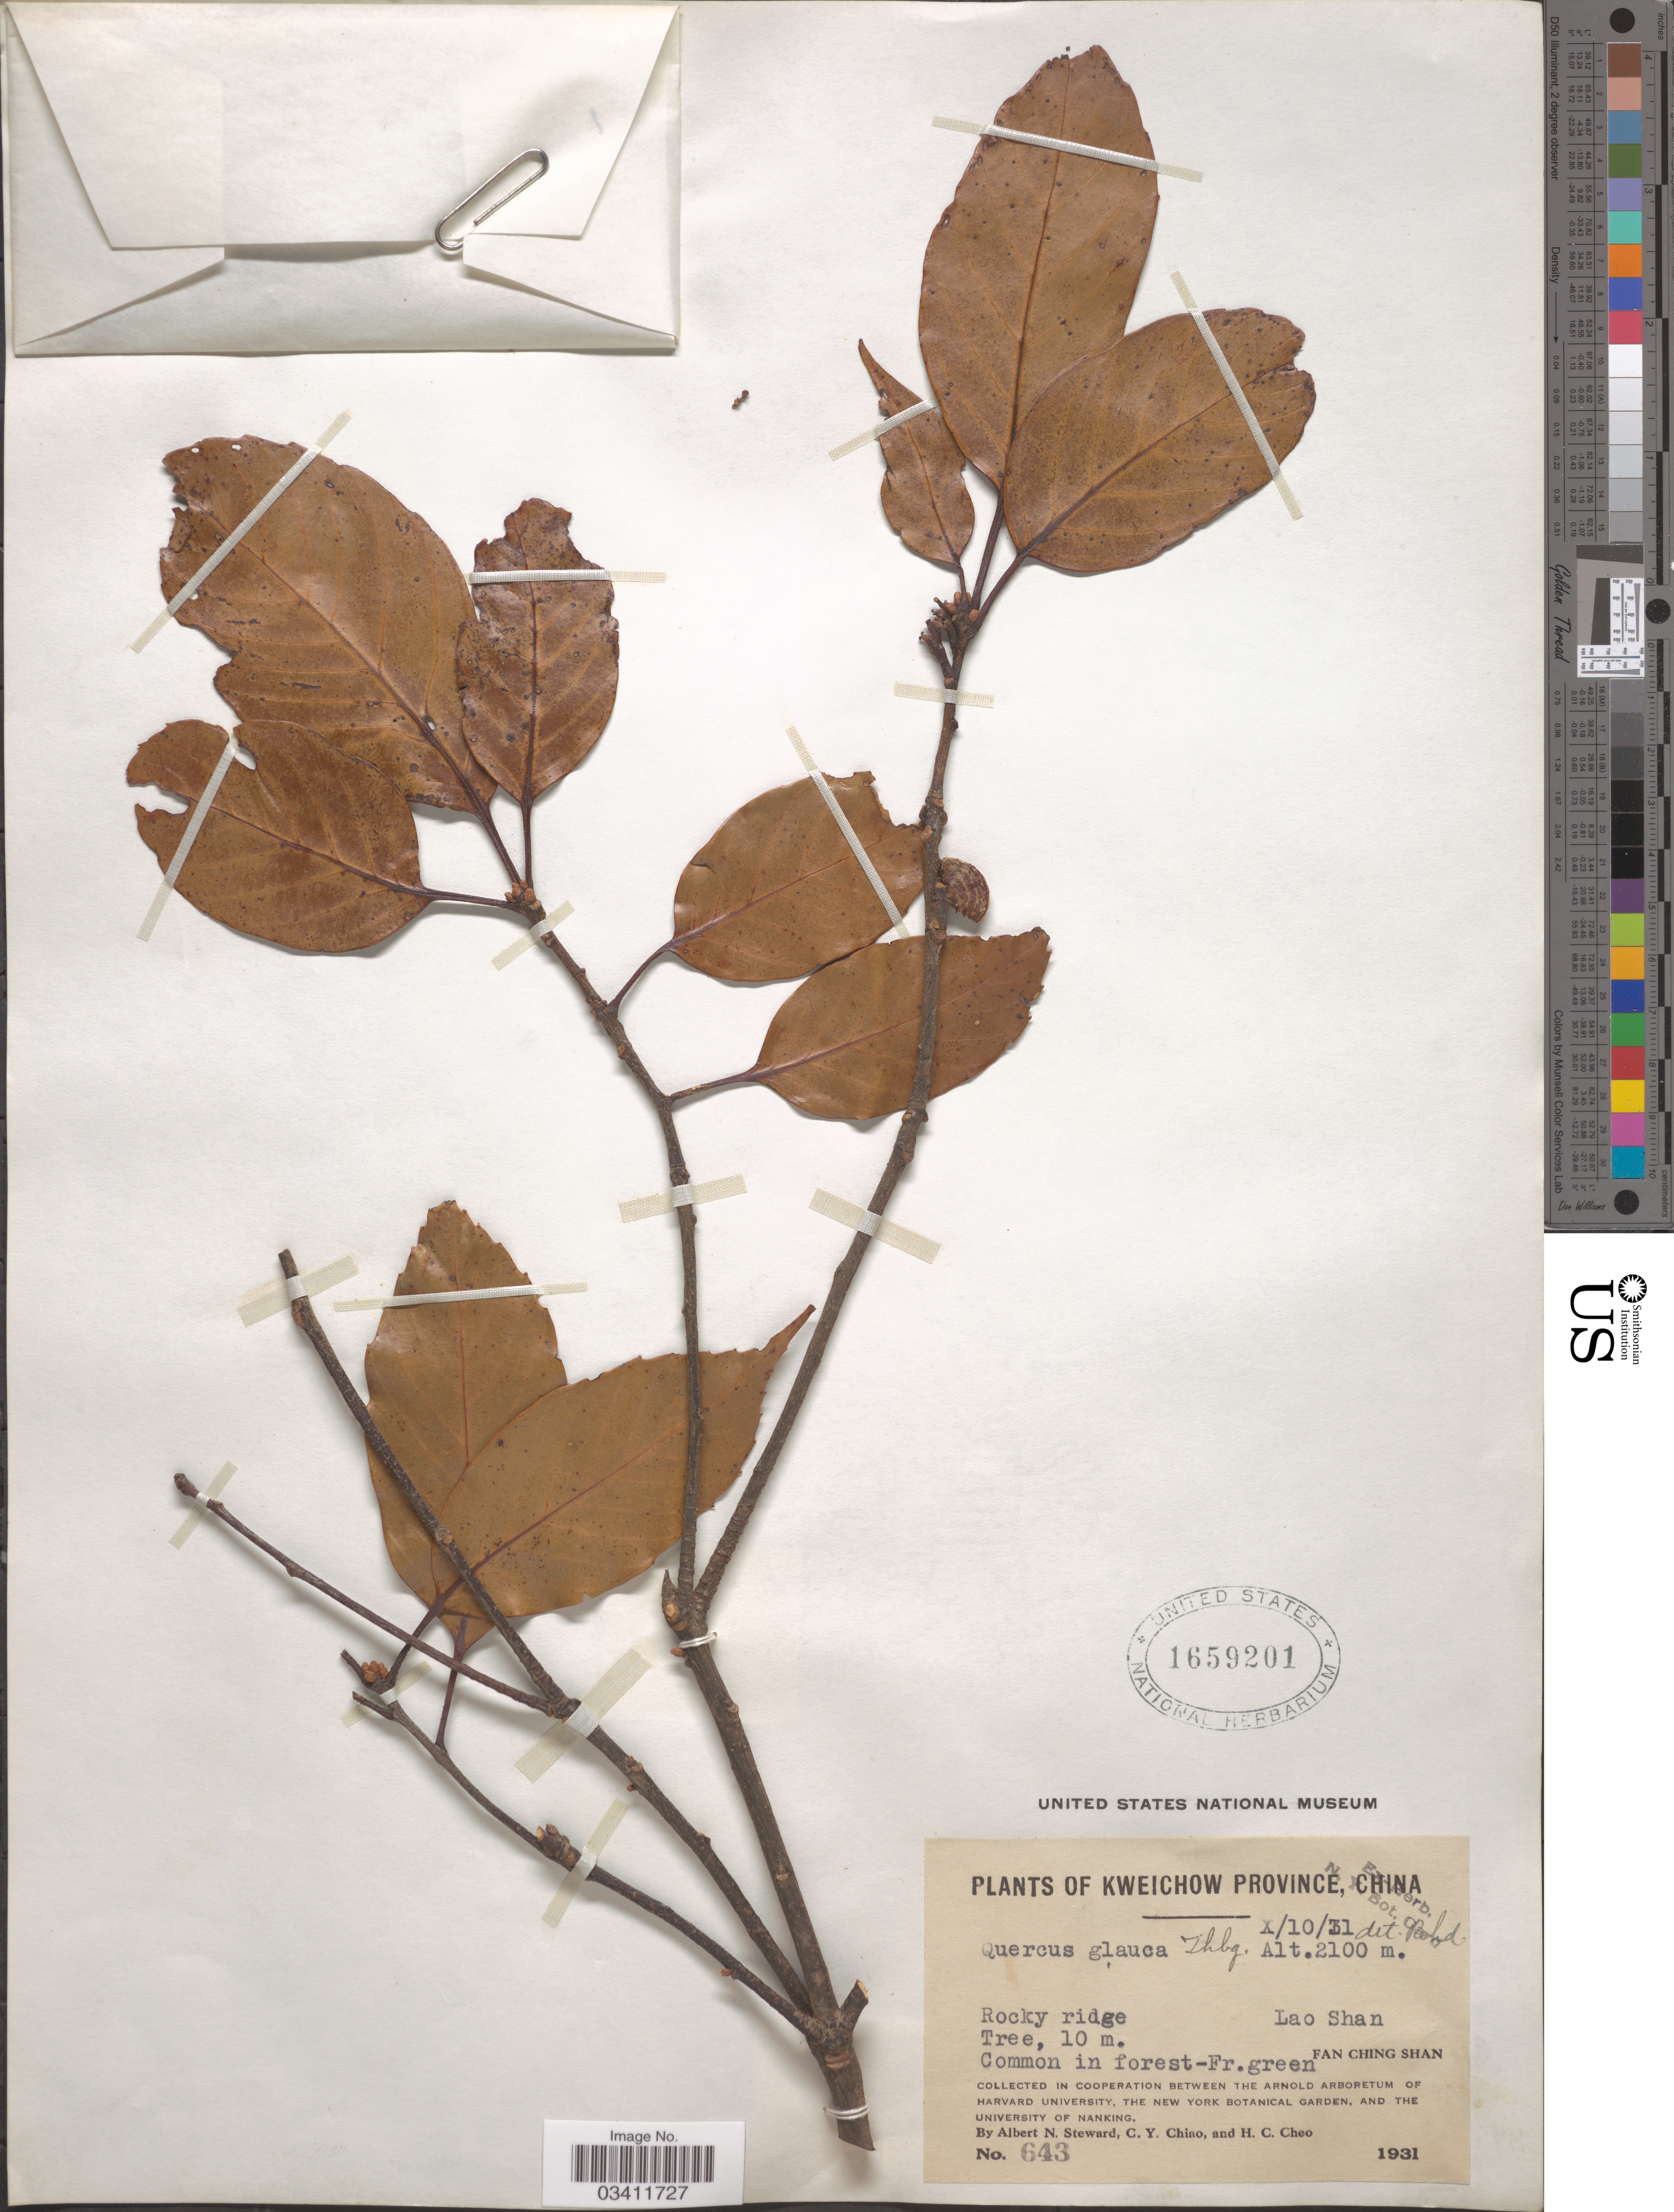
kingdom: Plantae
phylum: Tracheophyta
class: Magnoliopsida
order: Fagales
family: Fagaceae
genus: Quercus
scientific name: Quercus glauca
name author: Thunb.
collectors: A. N. Steward, C. Y. Chiao & H. Cheo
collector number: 643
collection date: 1931-10-10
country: China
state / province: Guizhou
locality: Kweichow Province. Lao Shan. Fan Ching Shan.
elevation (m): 2100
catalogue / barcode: US 1659201